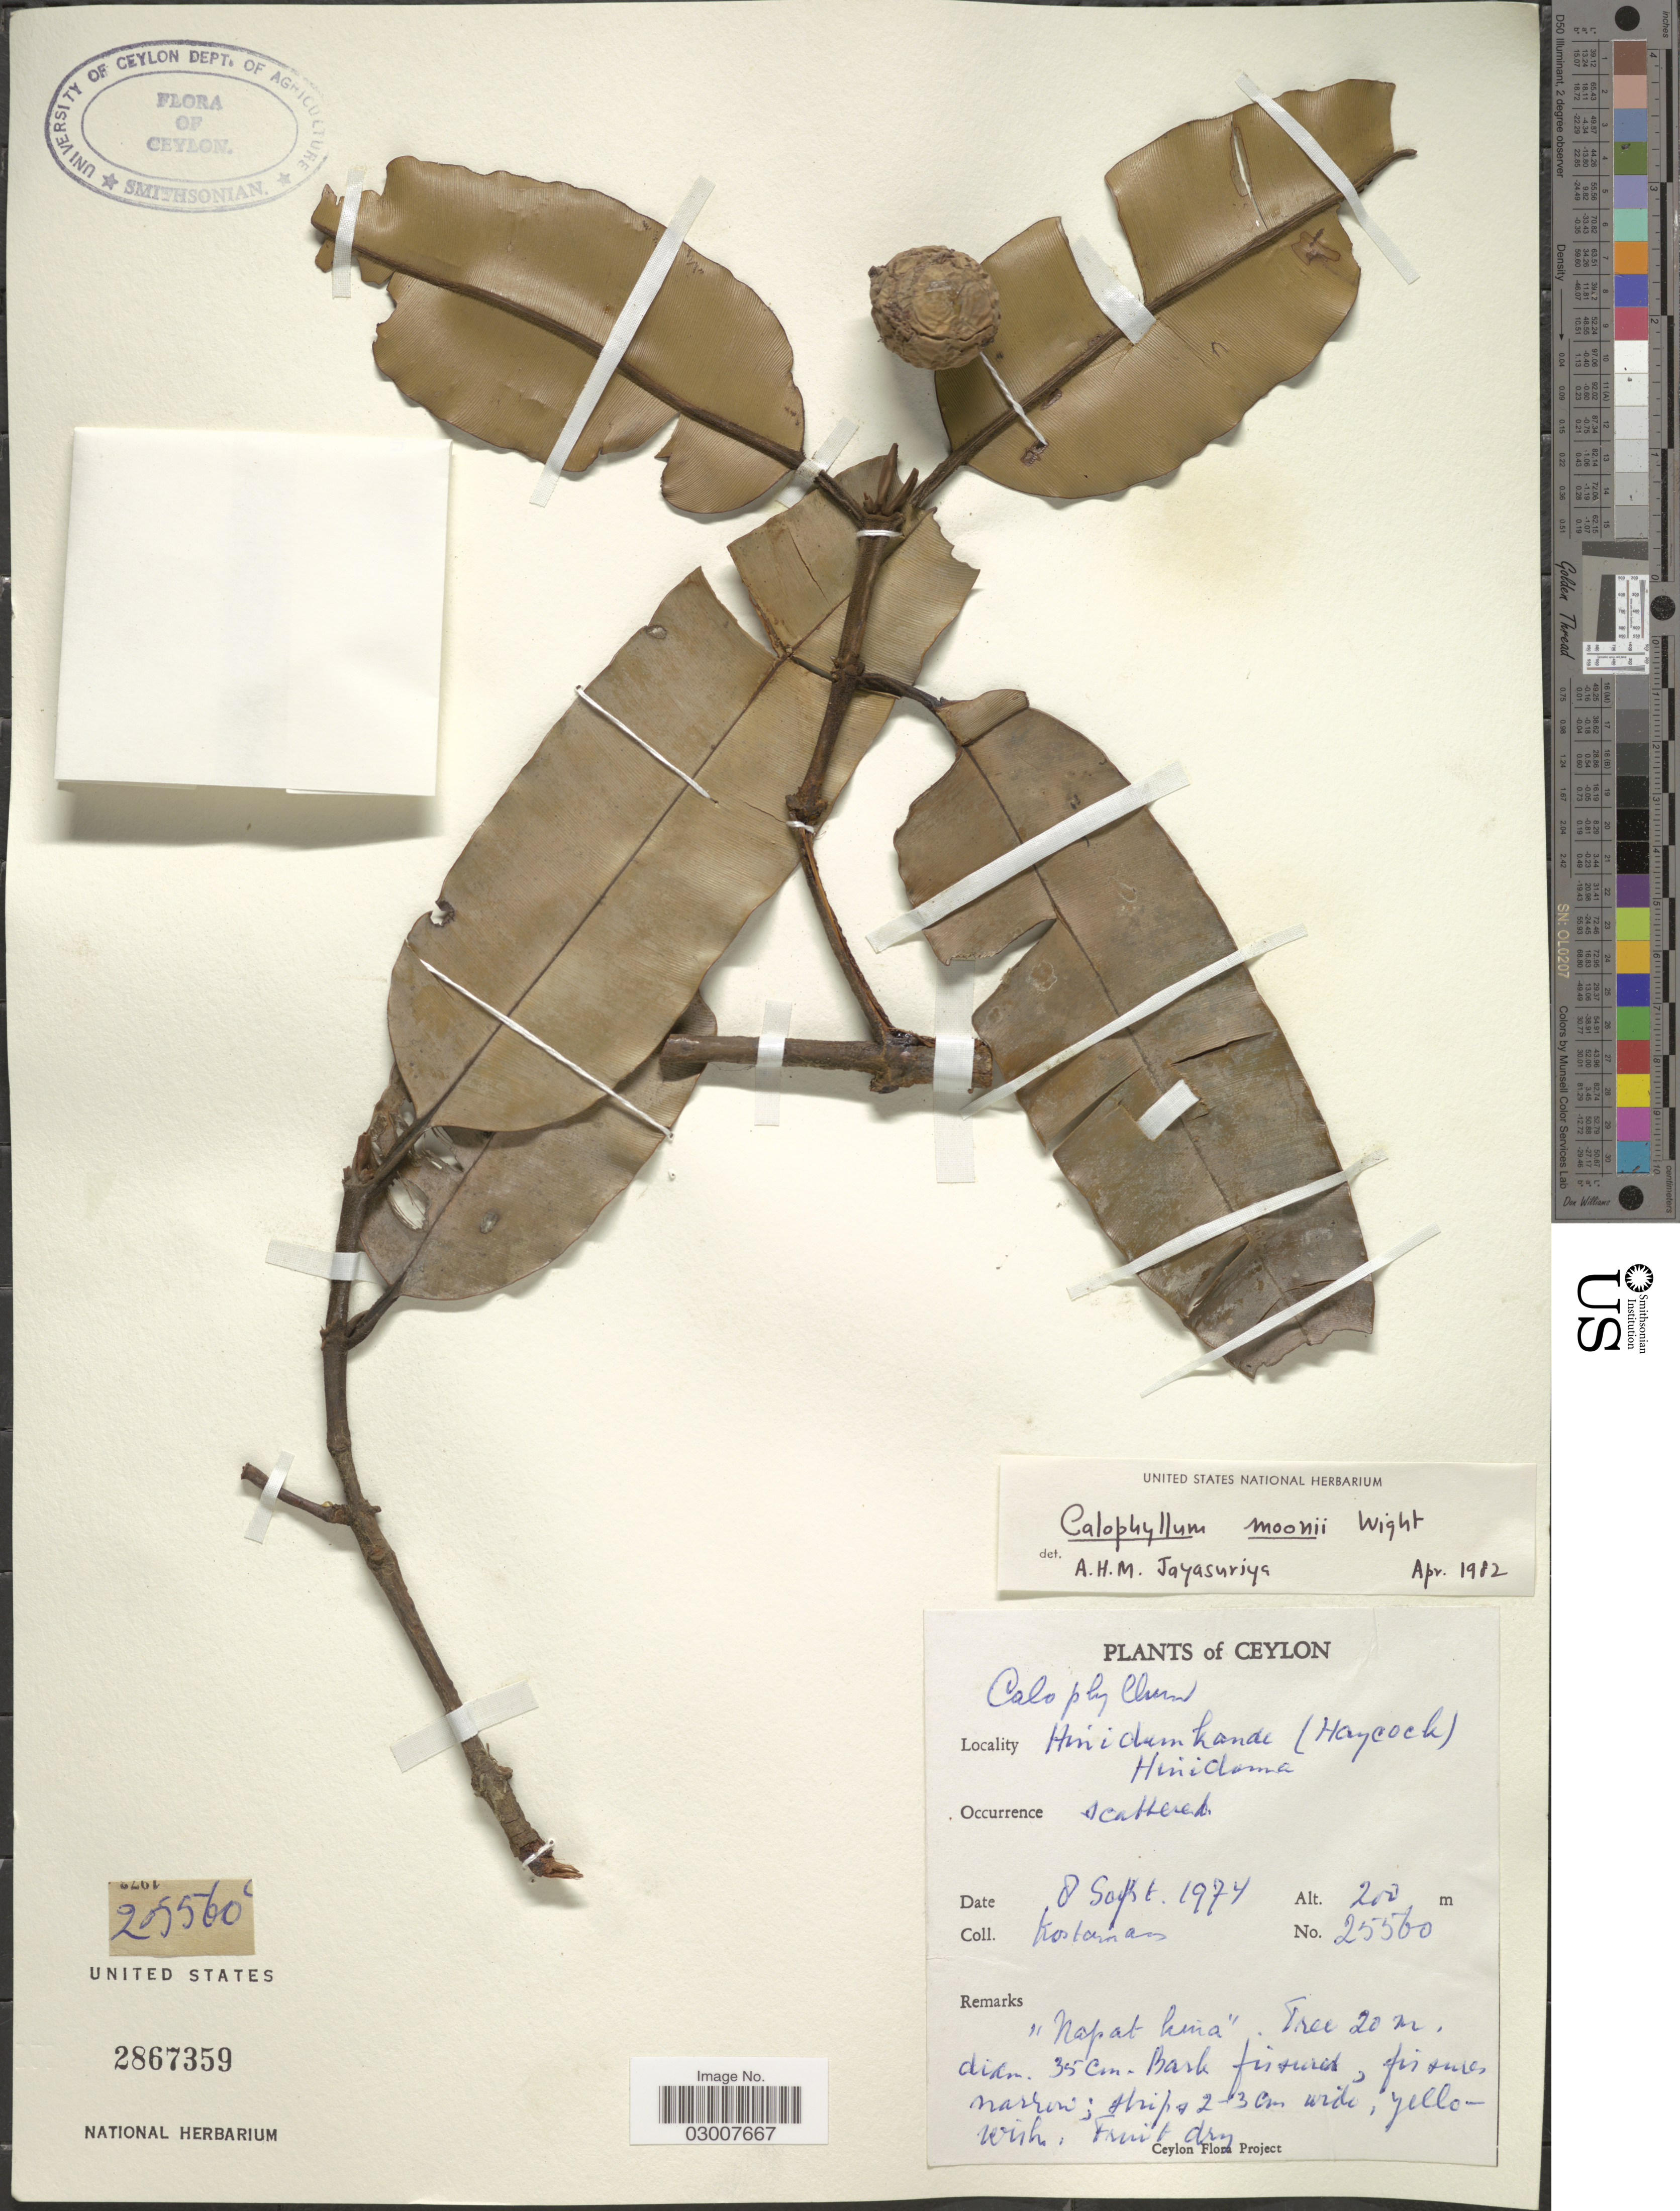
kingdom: Plantae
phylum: Tracheophyta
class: Magnoliopsida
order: Malpighiales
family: Calophyllaceae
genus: Calophyllum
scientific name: Calophyllum moonii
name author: Wight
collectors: Kostermans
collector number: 25560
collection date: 1974-09-08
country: Sri Lanka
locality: Ceylon. Hiniduma Kanda (Haycock) Hinidama.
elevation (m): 200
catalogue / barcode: US 2867359